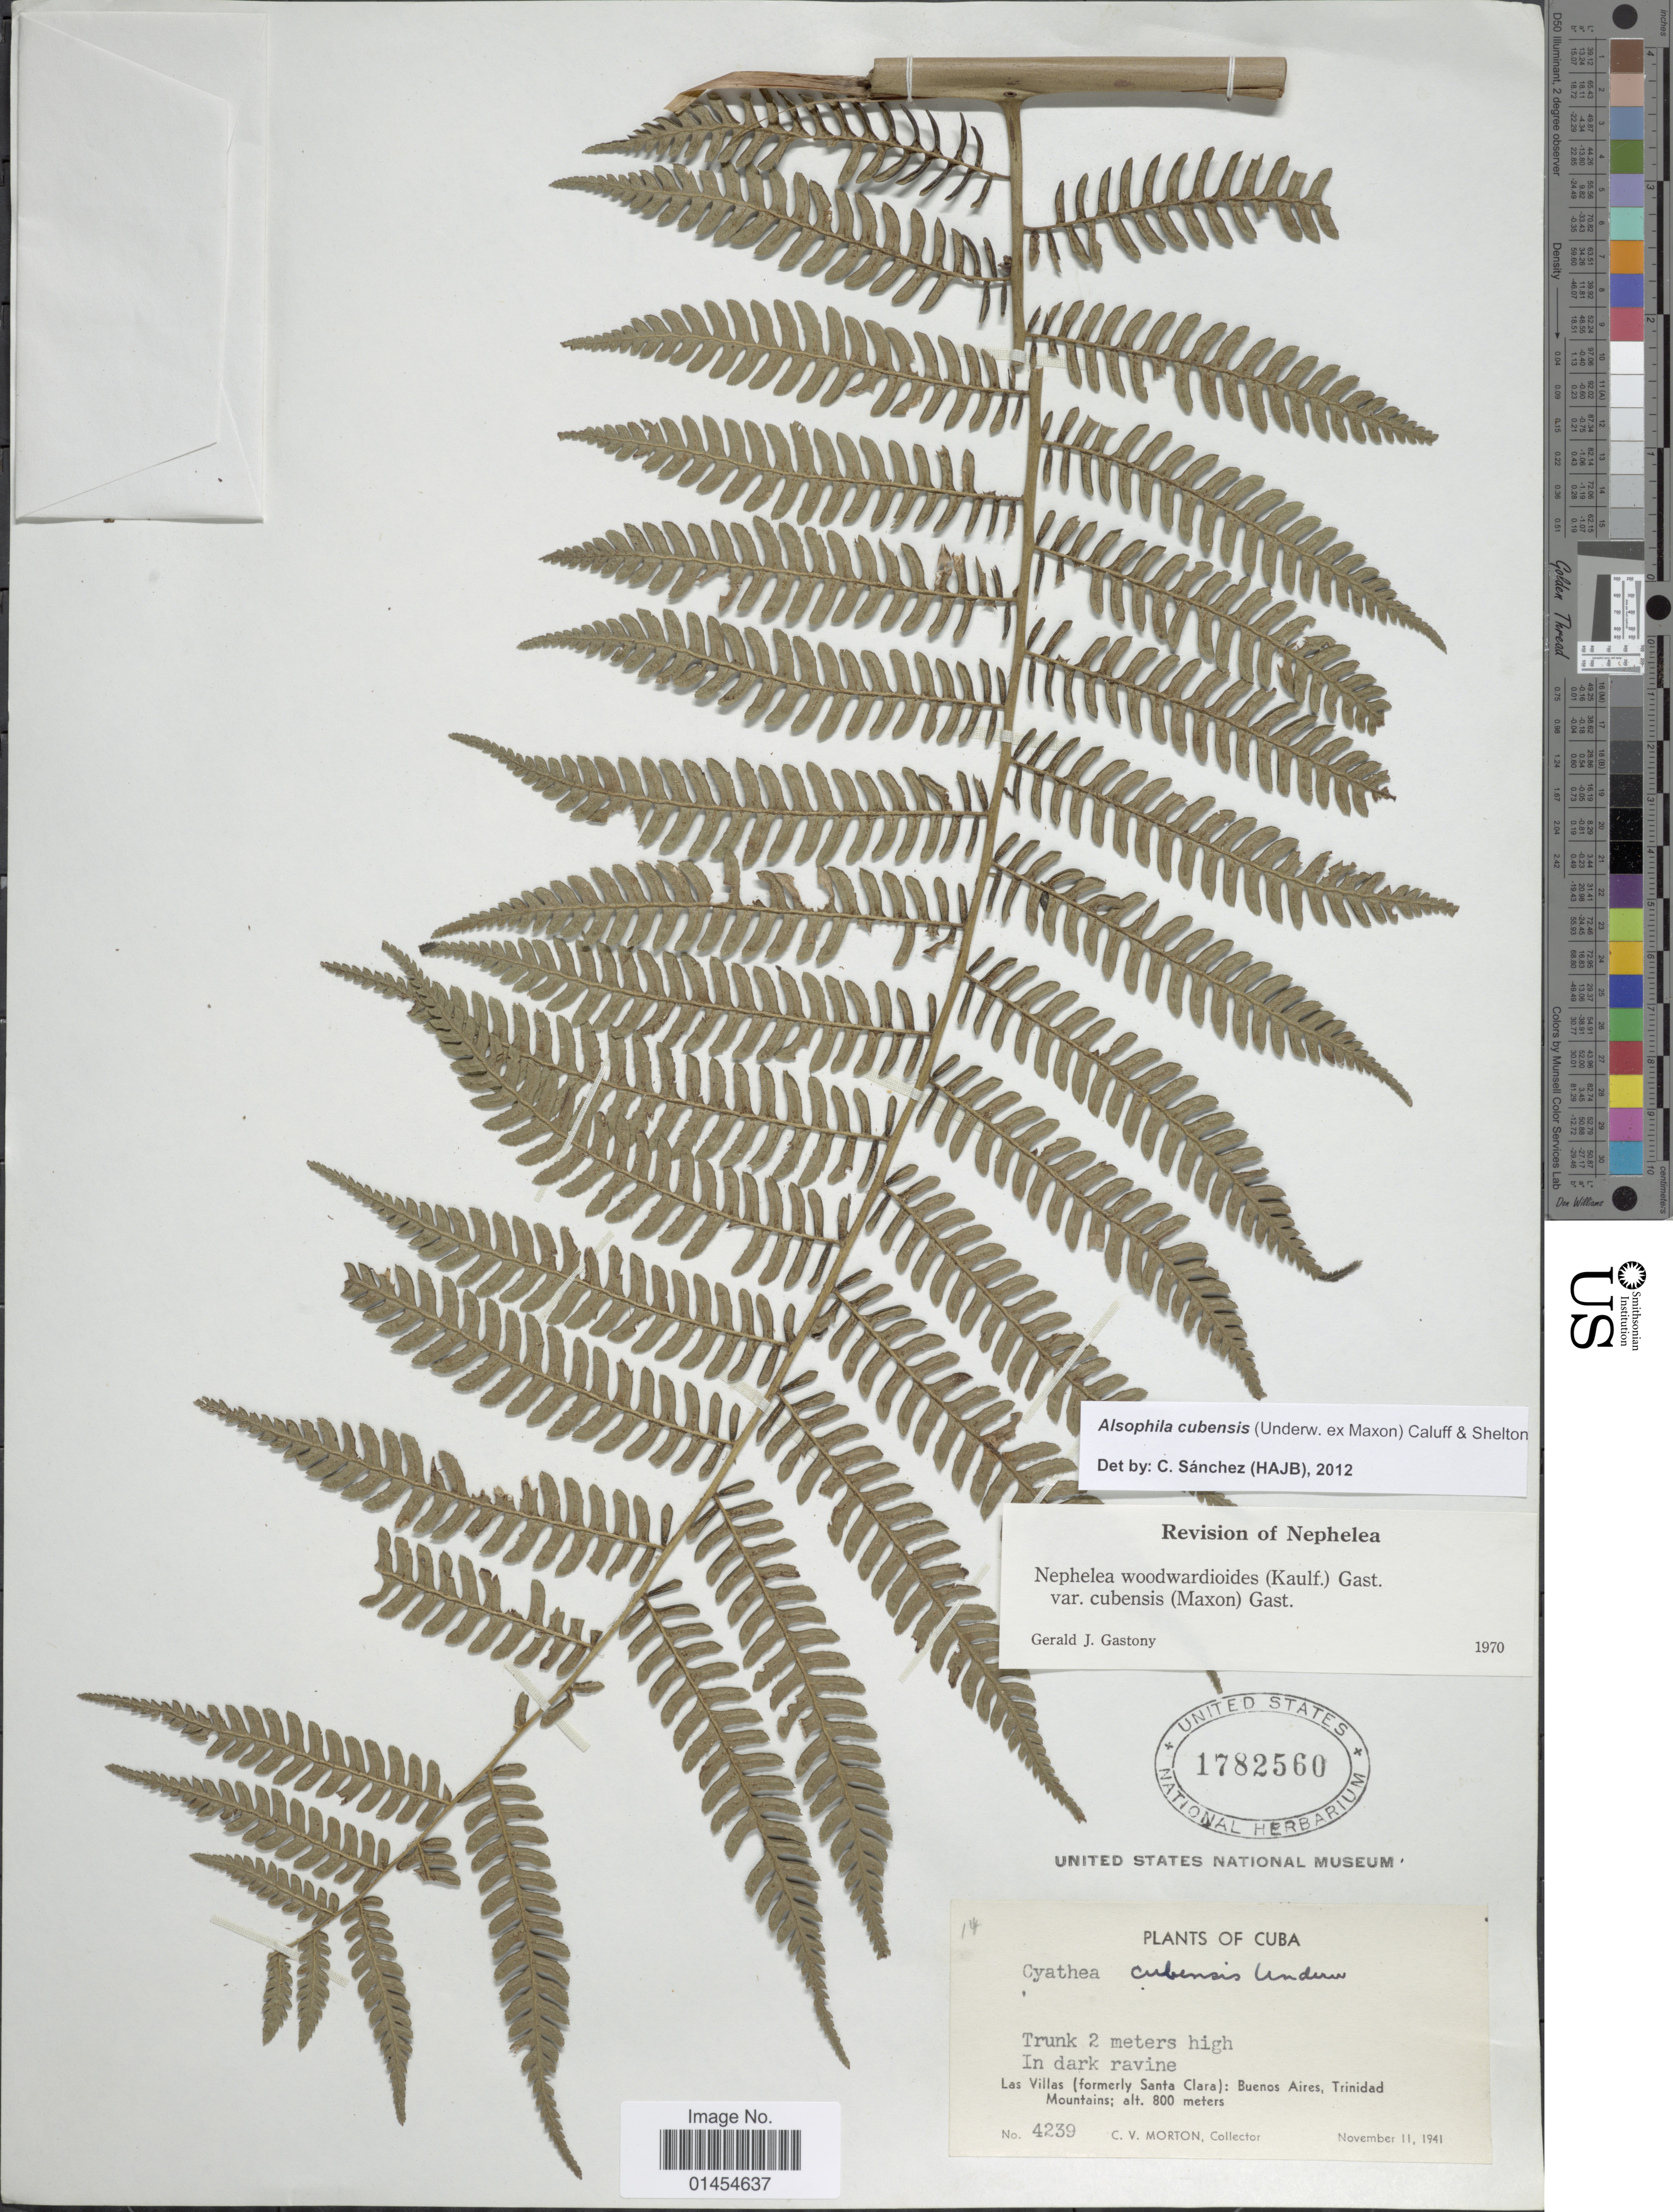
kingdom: Plantae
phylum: Tracheophyta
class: Polypodiopsida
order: Cyatheales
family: Cyatheaceae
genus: Alsophila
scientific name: Alsophila cubensis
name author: (Underw. ex Maxon) Caluff & Shelton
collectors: C. V. Morton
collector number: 4239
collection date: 1941-11-11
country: Cuba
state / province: Las Villas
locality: (formerly Santa Clara): Buenos Aires, Trinidad Mountains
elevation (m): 800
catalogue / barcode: US 1782560